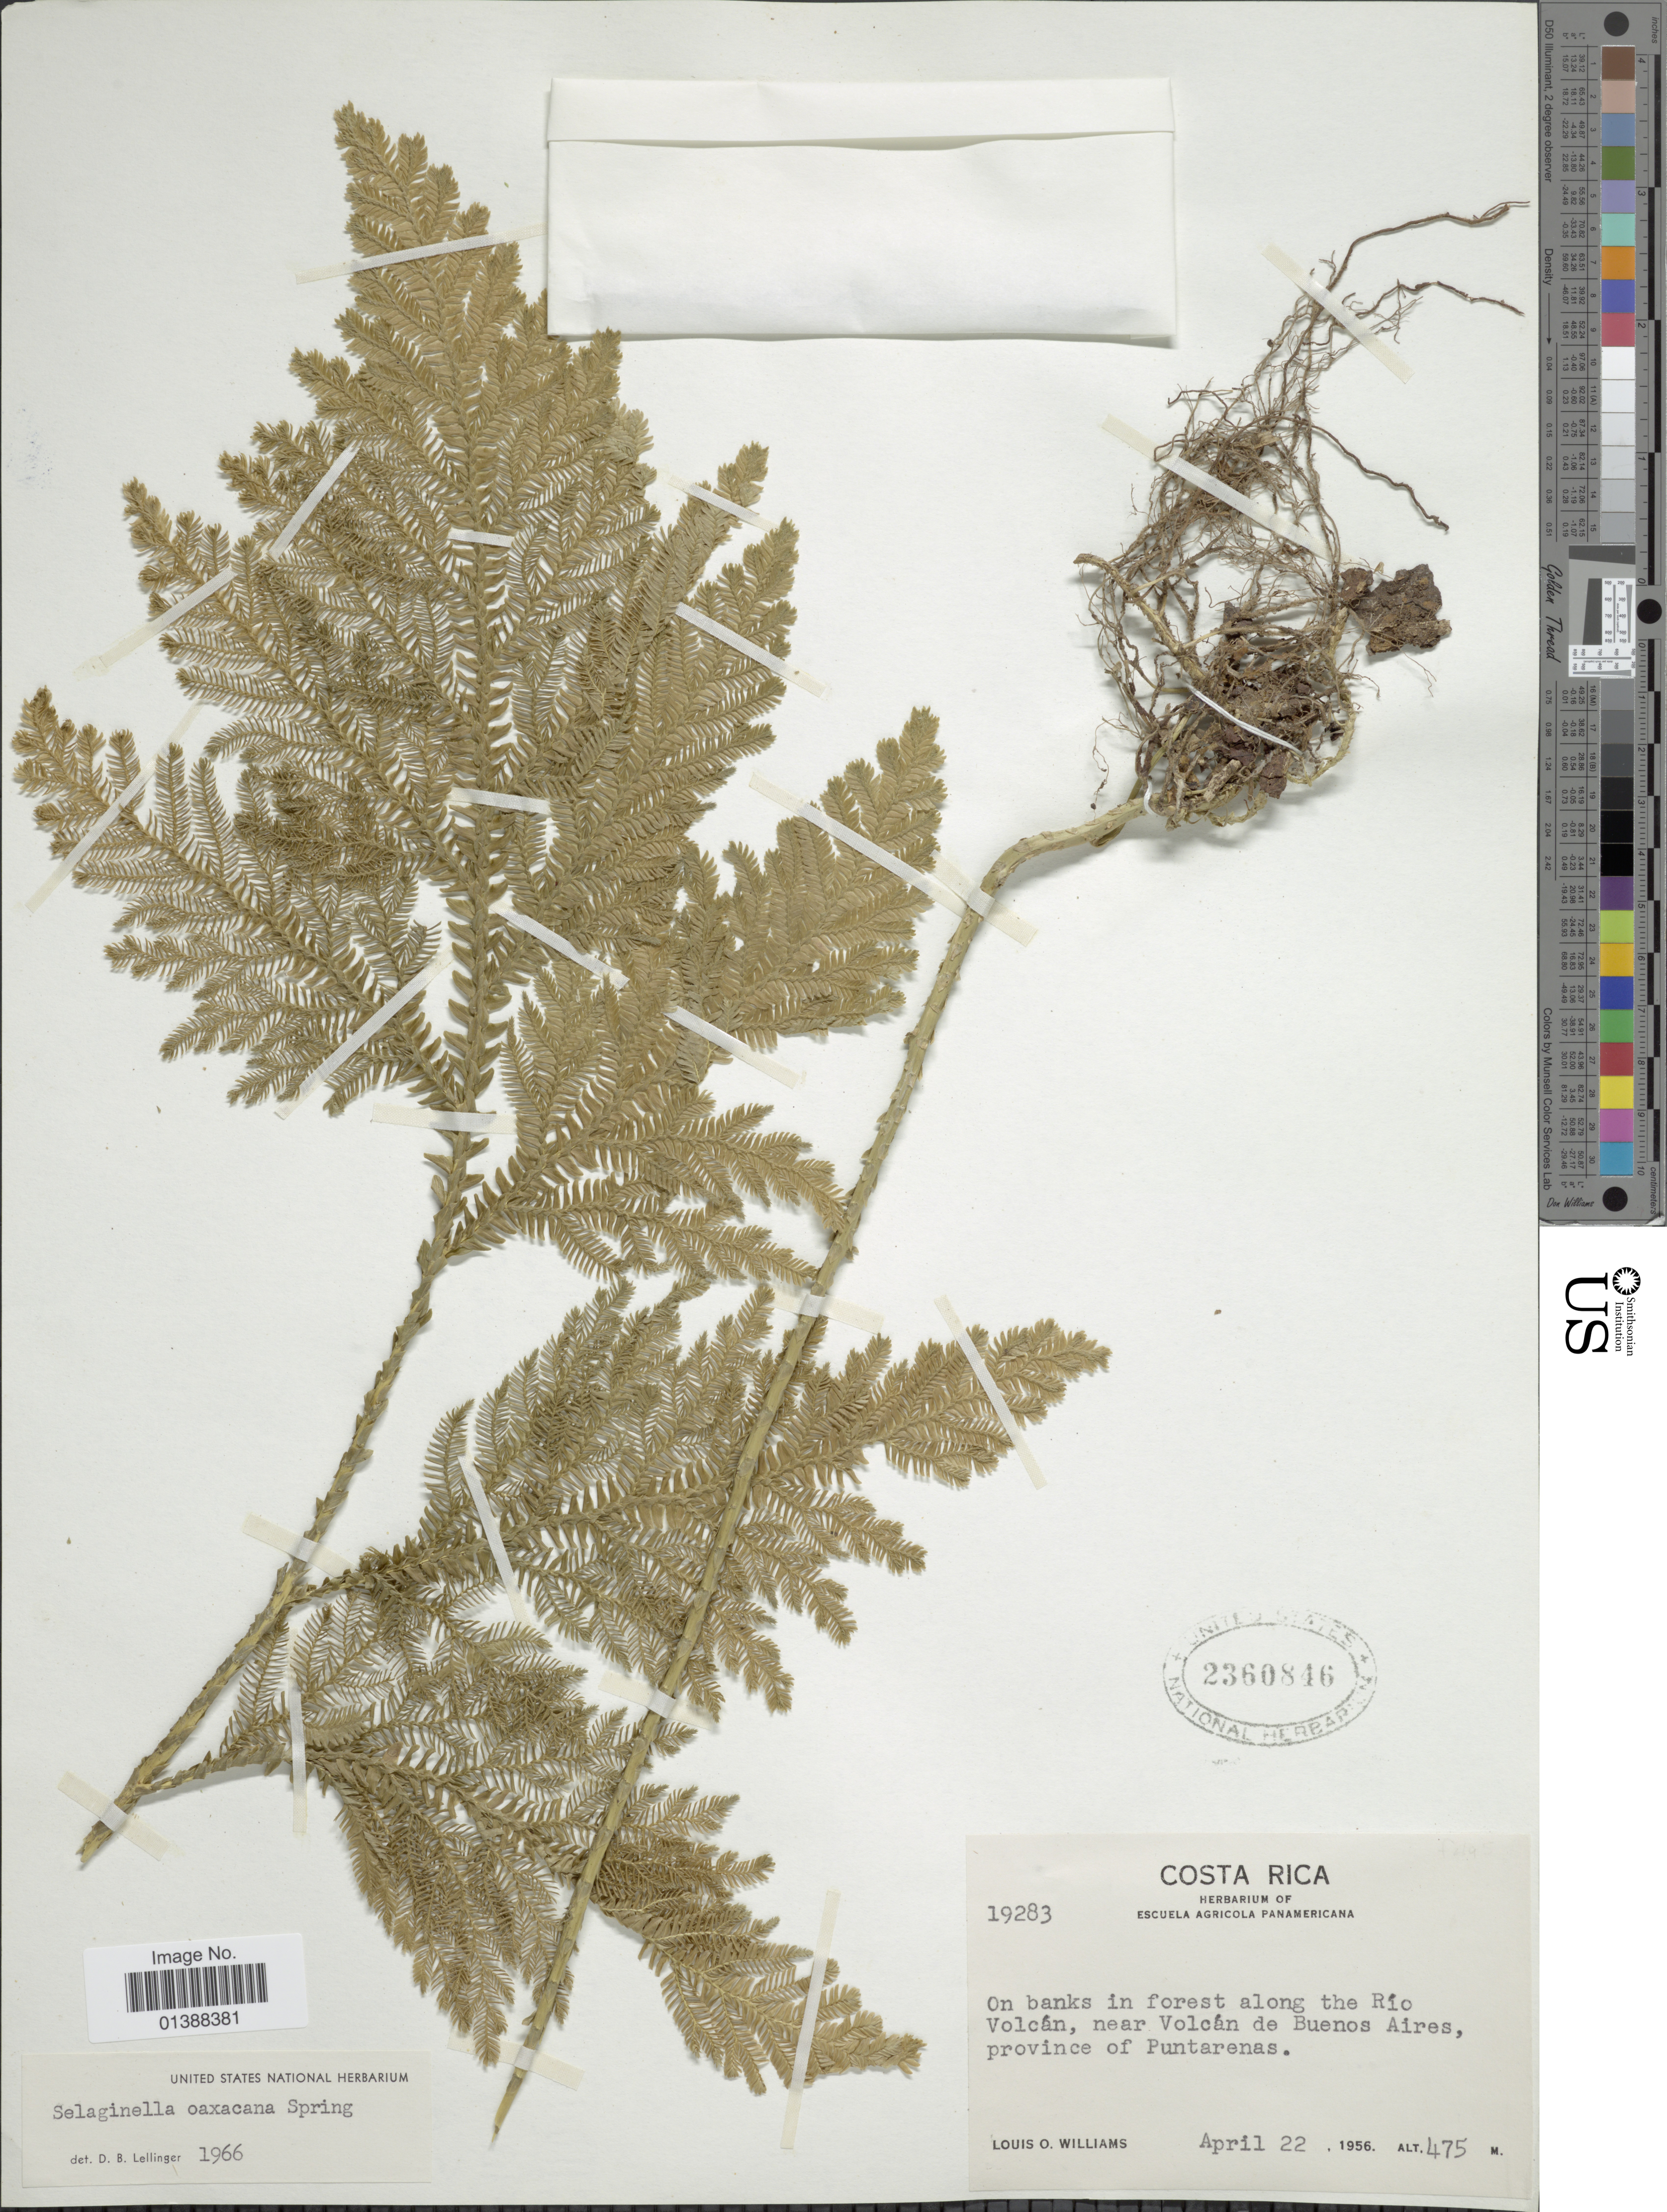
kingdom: Plantae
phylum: Tracheophyta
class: Lycopodiopsida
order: Selaginellales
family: Selaginellaceae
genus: Selaginella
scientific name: Selaginella oaxacana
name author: Spring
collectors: L. O. Williams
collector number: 19283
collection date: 1956-04-22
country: Costa Rica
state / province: Puntarenas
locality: Along the Río Volcán, near Volcán de Buenos Aires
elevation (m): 475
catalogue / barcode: US 2360846